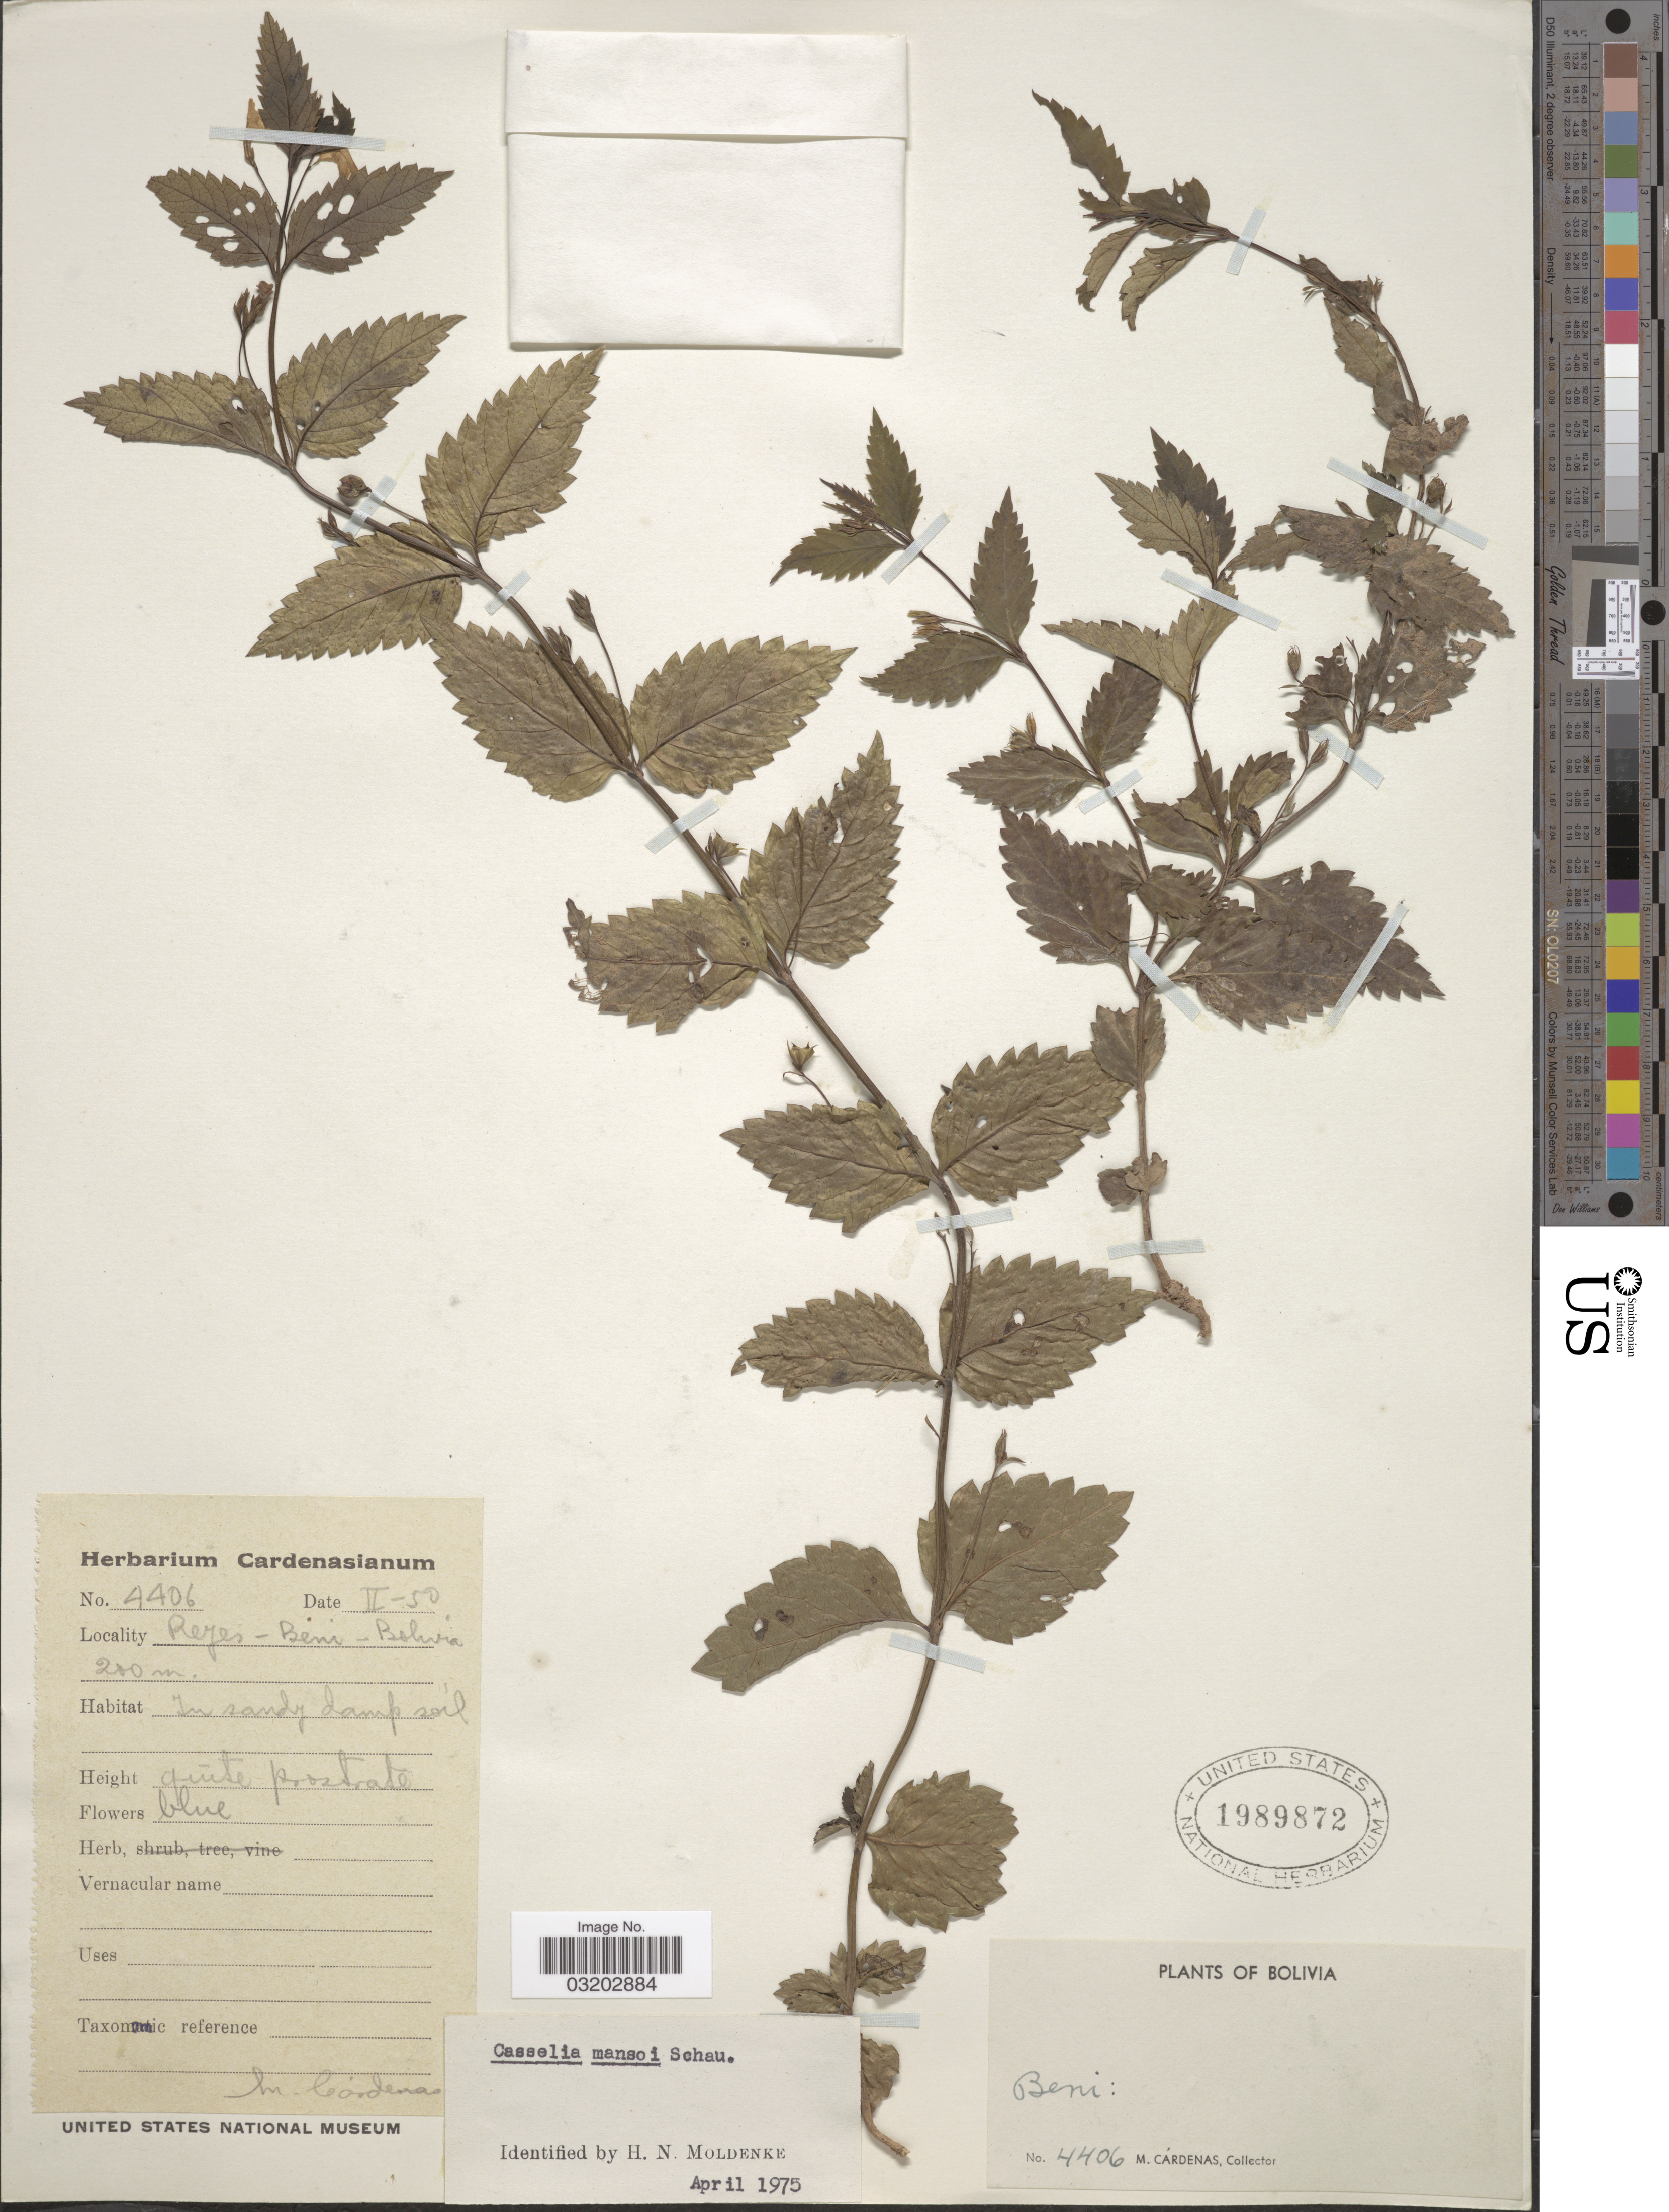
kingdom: Plantae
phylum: Tracheophyta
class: Magnoliopsida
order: Lamiales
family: Verbenaceae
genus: Casselia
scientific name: Casselia mansoi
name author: Schauer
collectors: M. Cárdenas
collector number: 4406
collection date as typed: Transcribed d/m/y: /2/50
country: Bolivia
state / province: Beni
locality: Reyes.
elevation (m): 200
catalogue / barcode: US 1989872